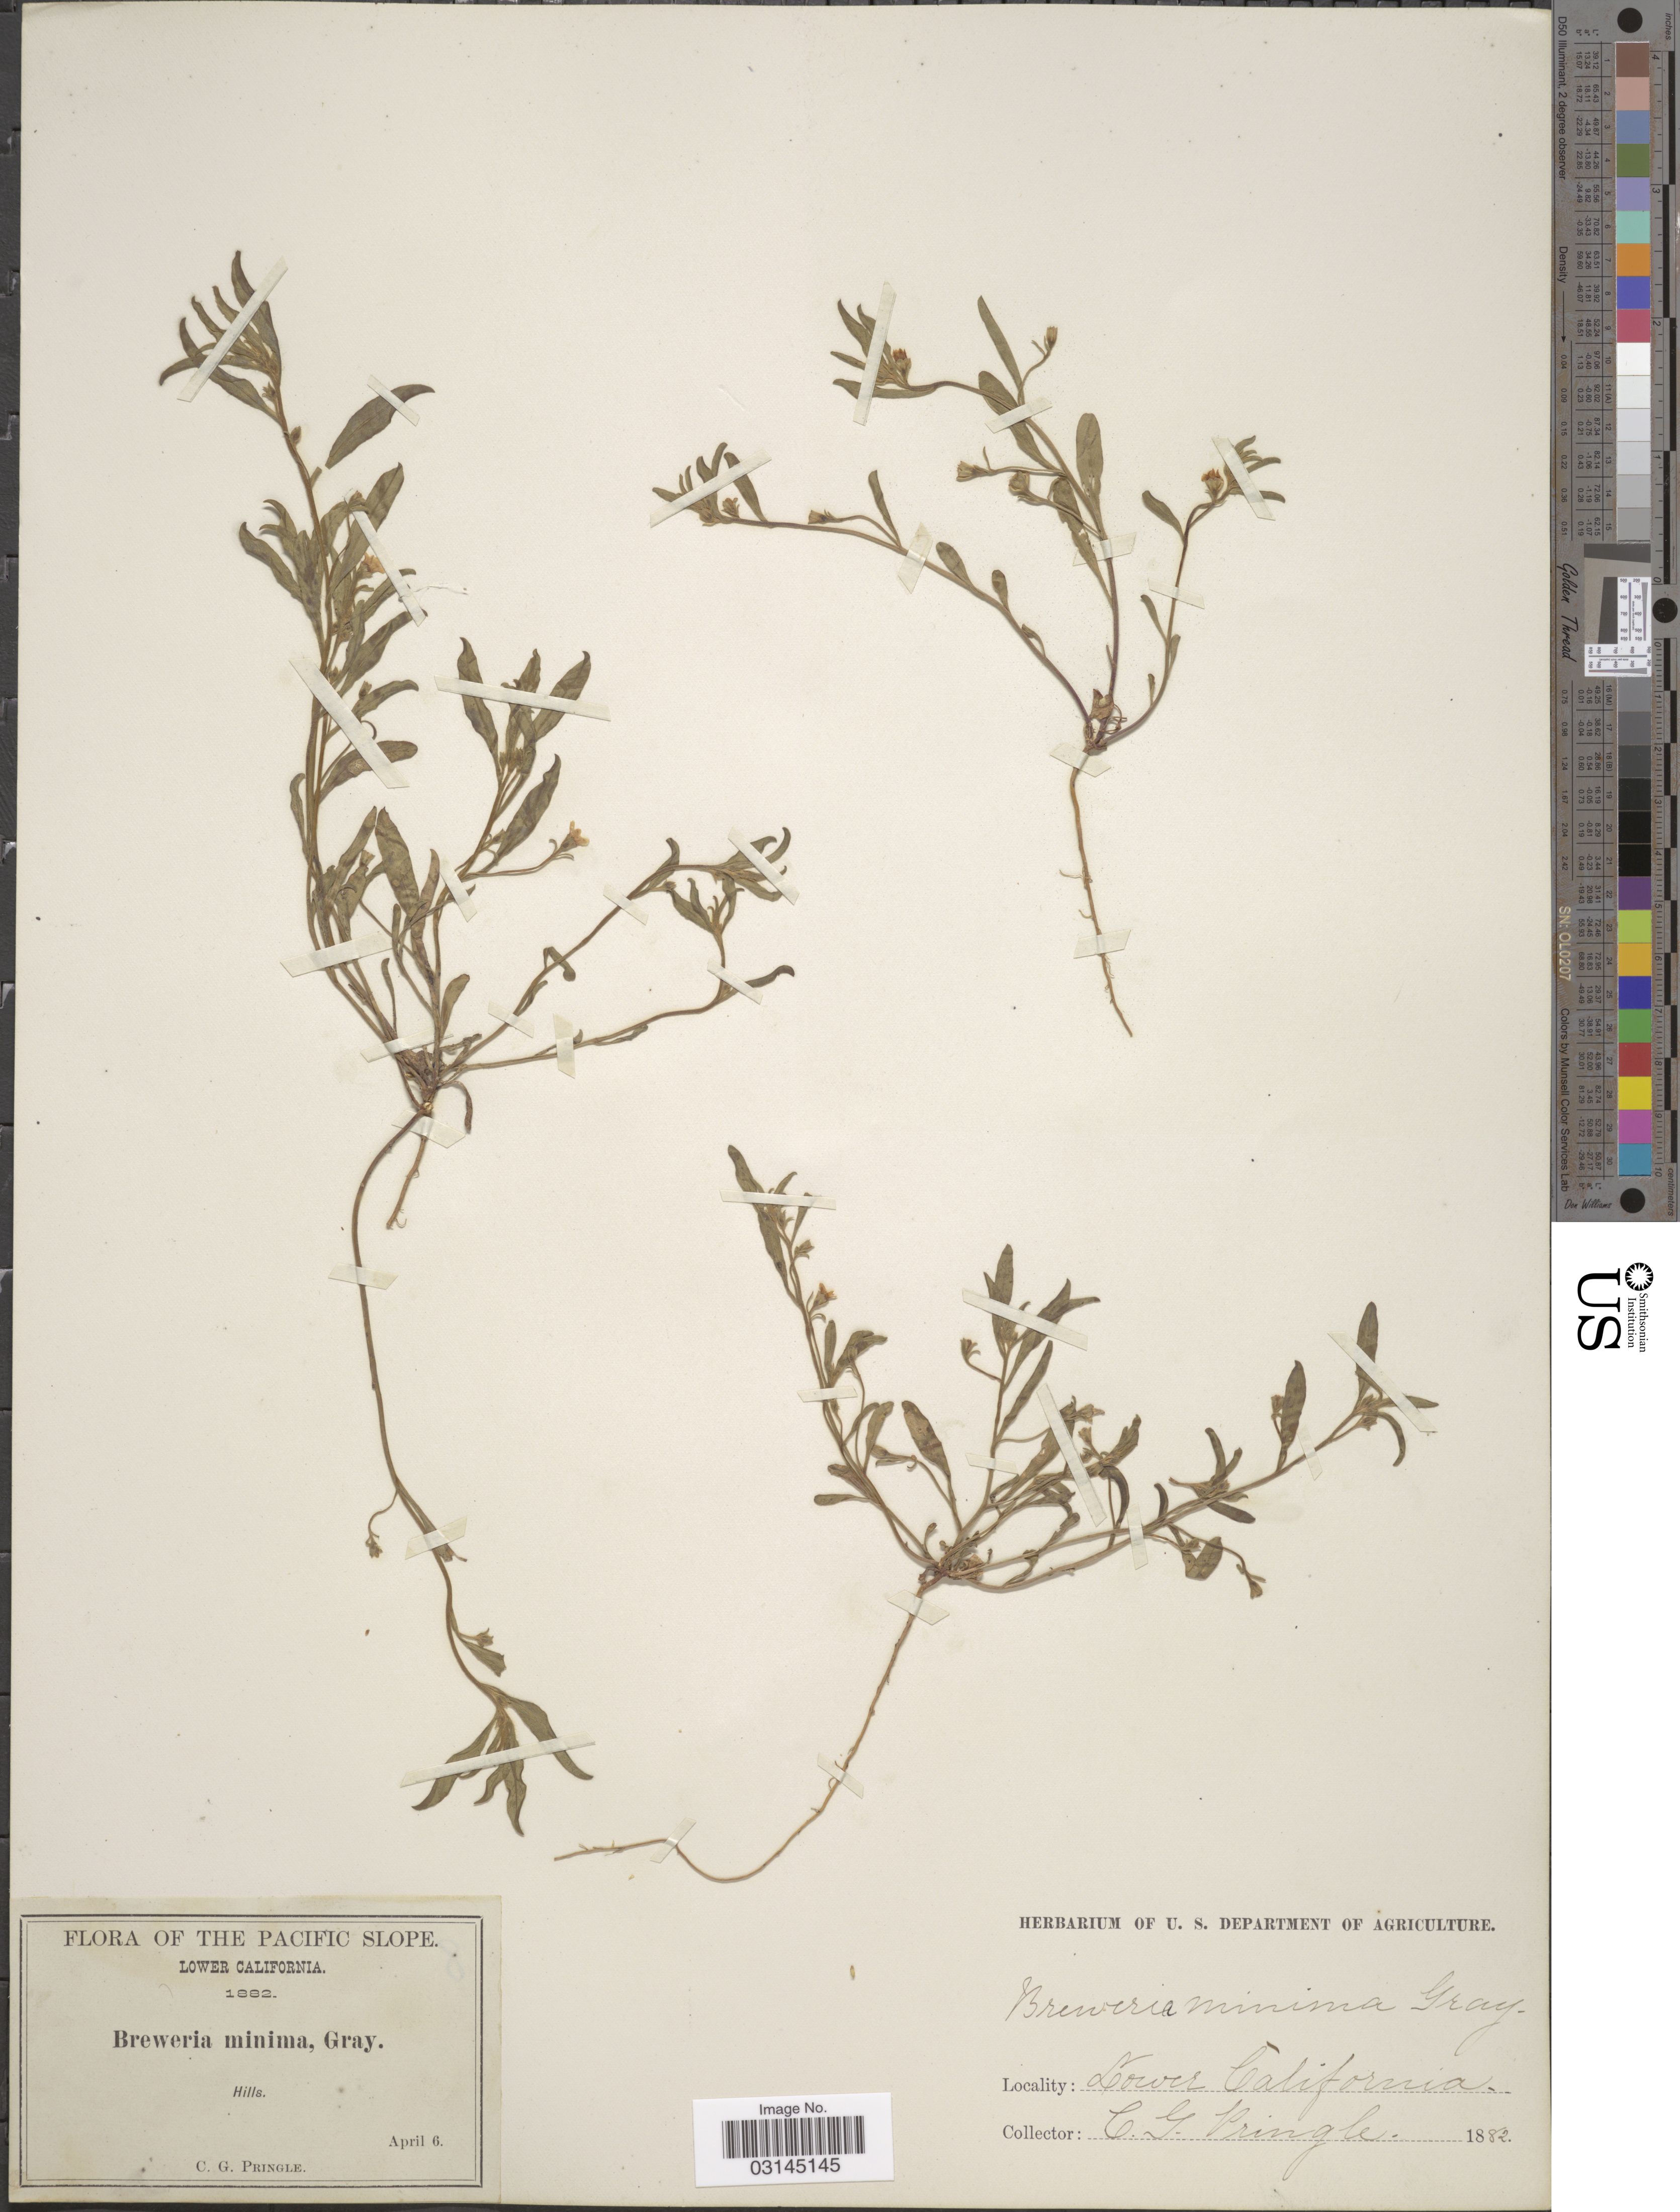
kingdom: Plantae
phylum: Tracheophyta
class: Magnoliopsida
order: Solanales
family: Convolvulaceae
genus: Convolvulus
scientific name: Convolvulus simulans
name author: L.M. Perry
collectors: C. G. Pringle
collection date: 1882-04-06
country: Mexico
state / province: Baja California Norte / Baja California Sur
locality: The Pacific Slope. Lower California. Hills.